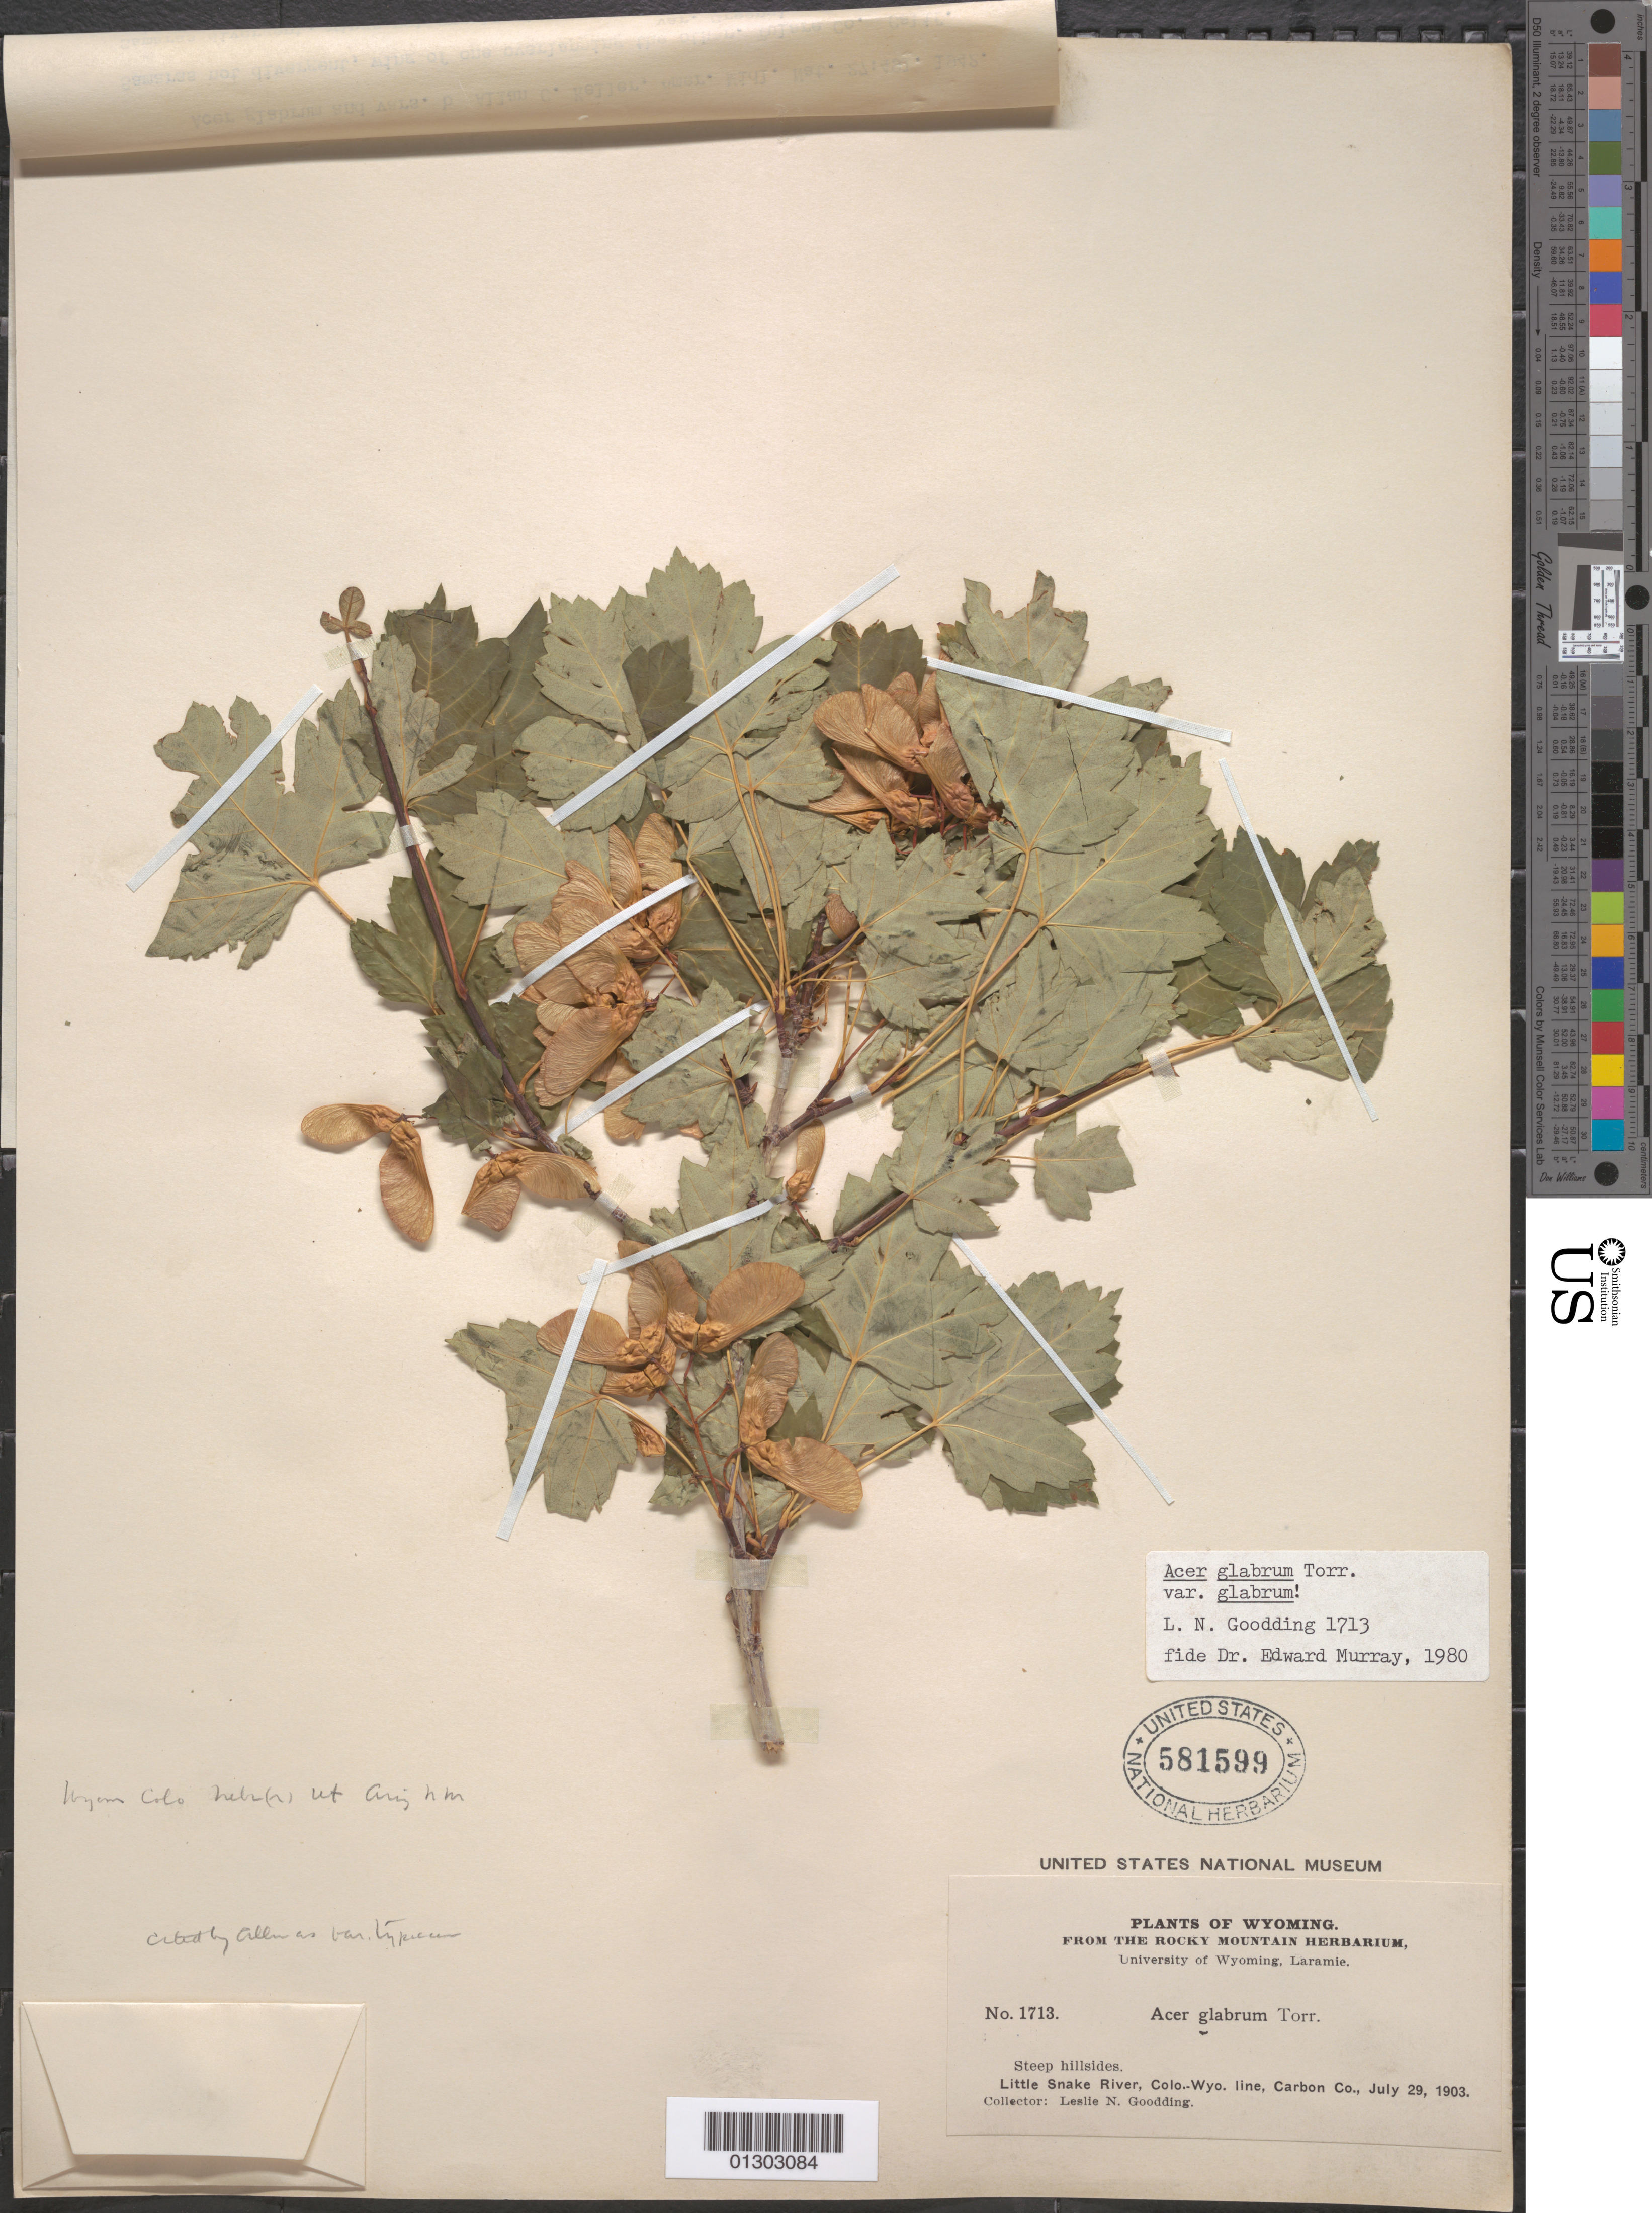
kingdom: Plantae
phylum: Tracheophyta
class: Magnoliopsida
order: Sapindales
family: Sapindaceae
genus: Acer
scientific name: Acer glabrum var. glabrum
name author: Torr.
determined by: Murray, Edward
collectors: L. N. Goodding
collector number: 1713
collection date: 1903-07-29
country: United States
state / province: Colorado / Wyoming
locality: Little Snake River, Colo-Wyo. line, Carbon County.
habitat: Steep hillsides.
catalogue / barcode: US 581599